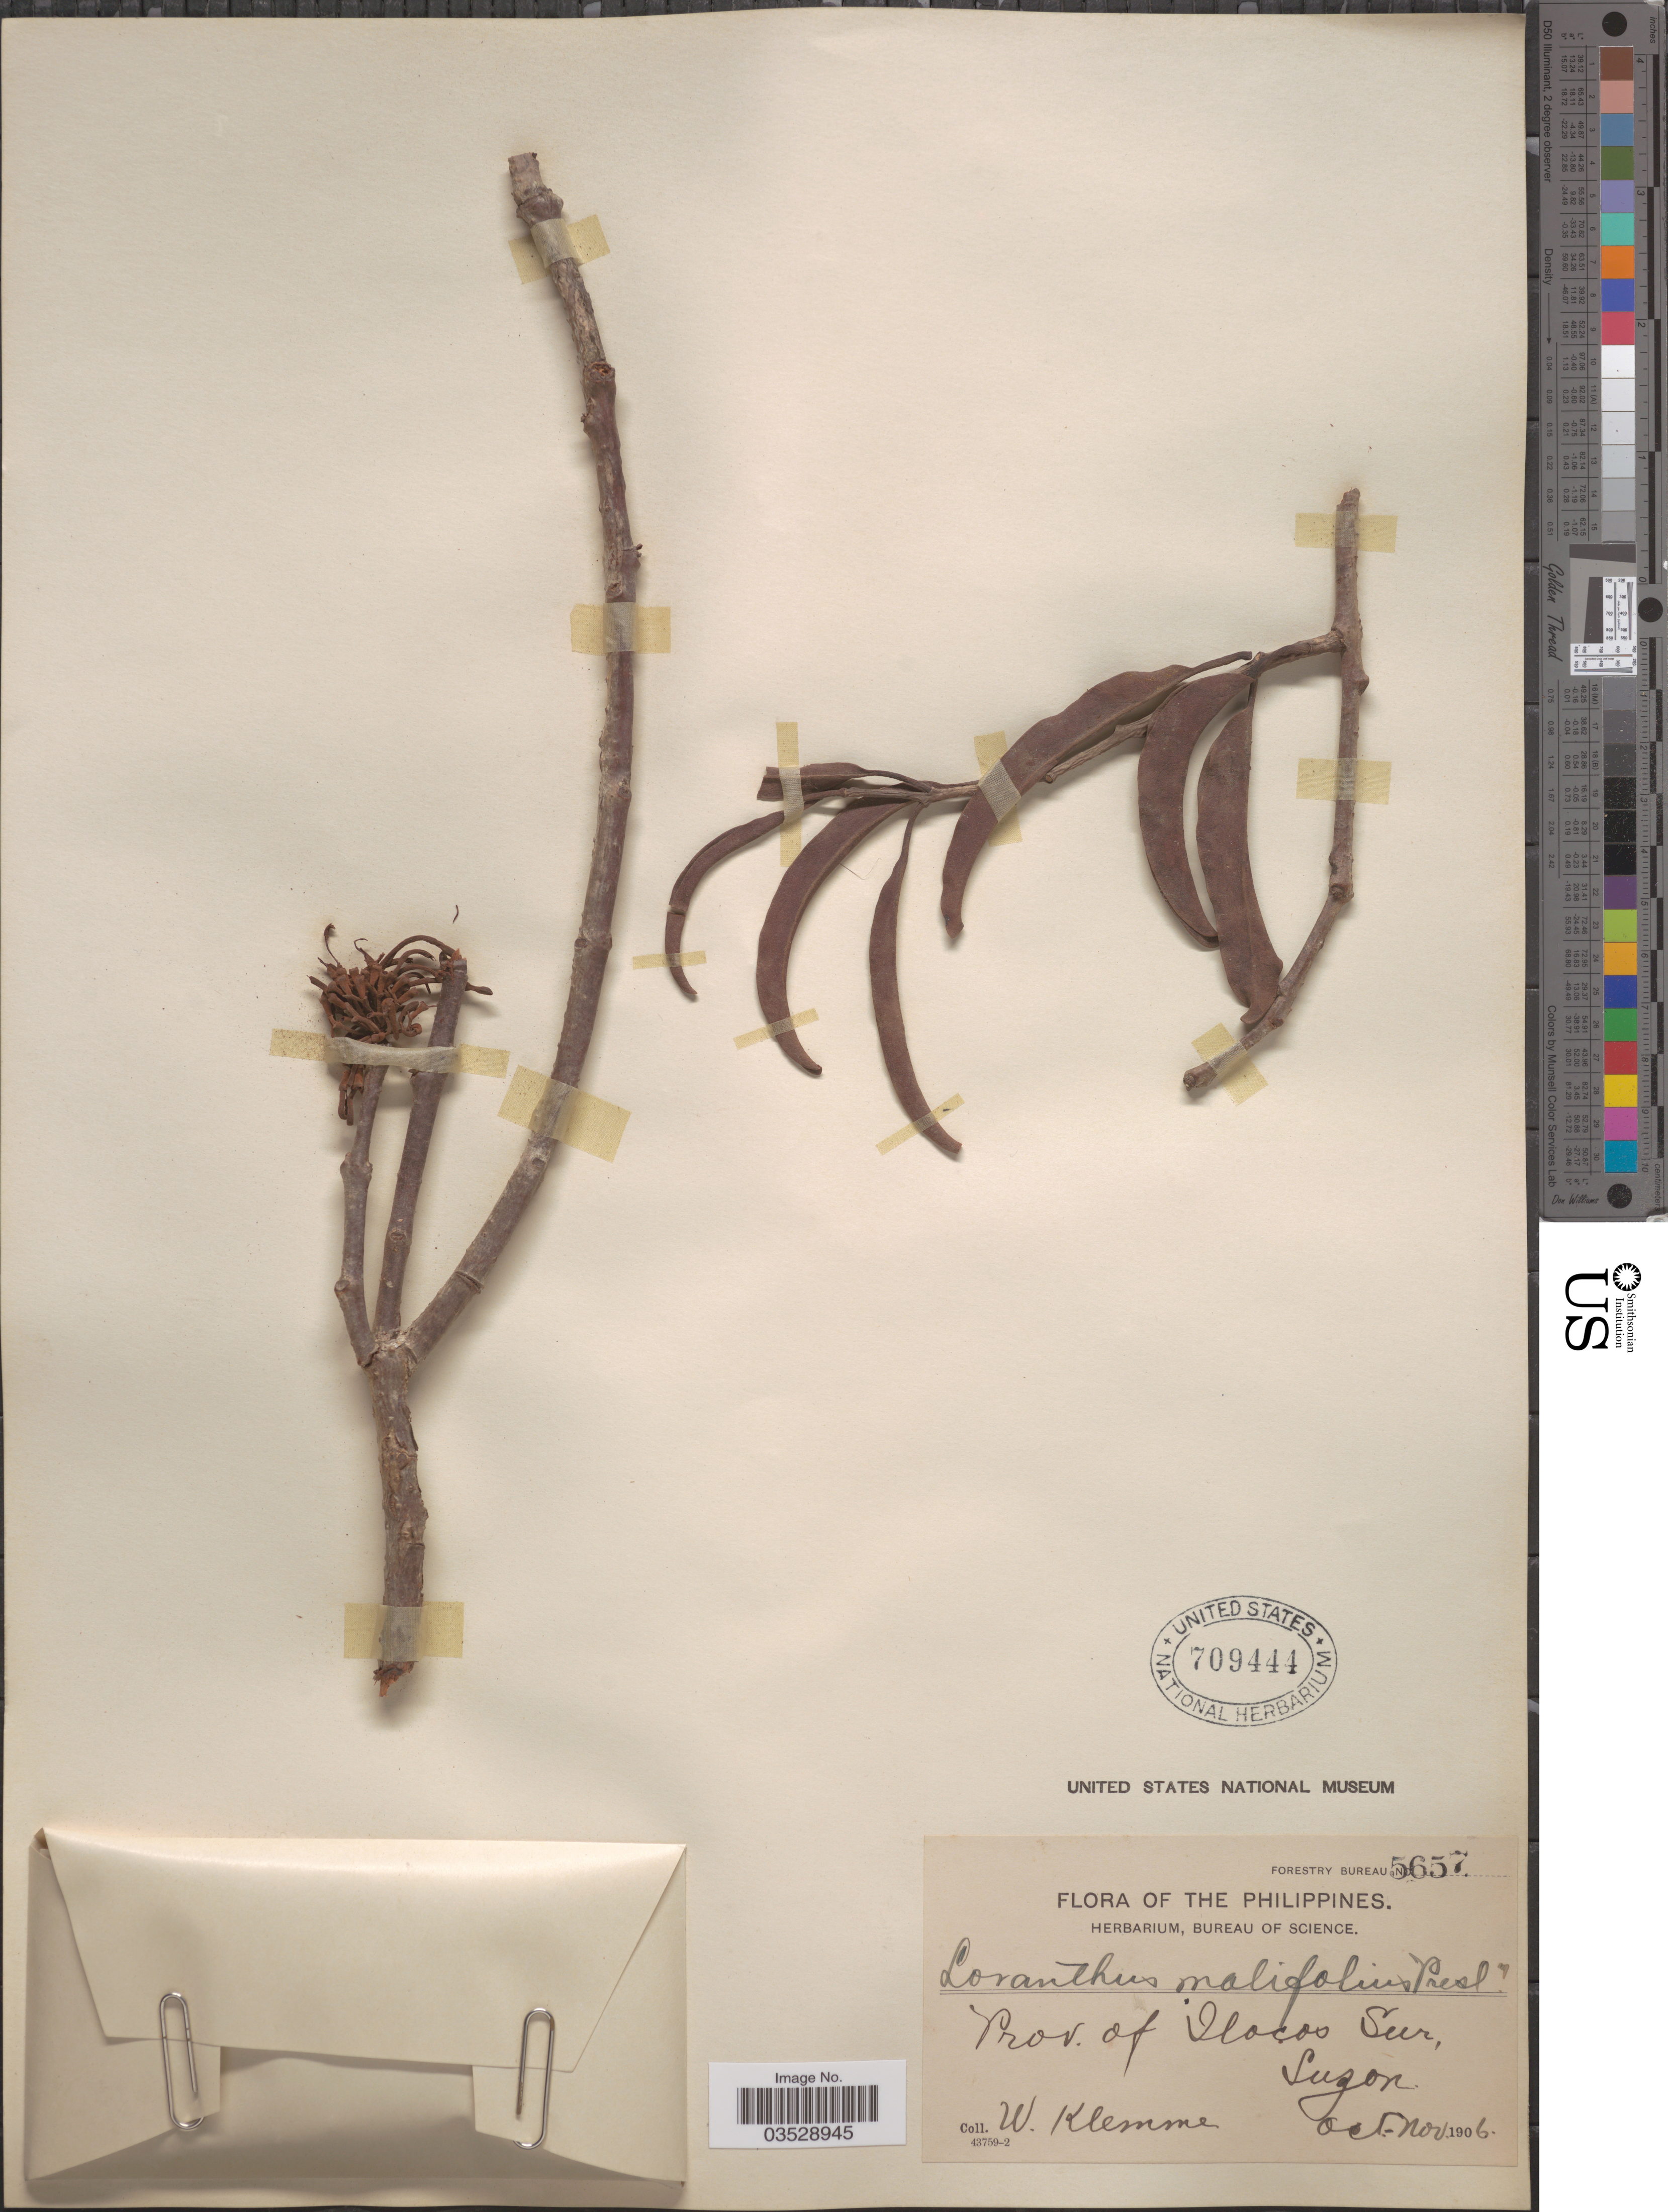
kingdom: Plantae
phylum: Tracheophyta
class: Magnoliopsida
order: Santalales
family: Loranthaceae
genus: Amyema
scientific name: Amyema haenkeana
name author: Danser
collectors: W. Klemme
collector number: Forestry Bureau 5657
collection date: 1906-10/1906-11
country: Philippines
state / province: Ilocos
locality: Prov. of Ilocos Sur, Luzon.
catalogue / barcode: US 709444